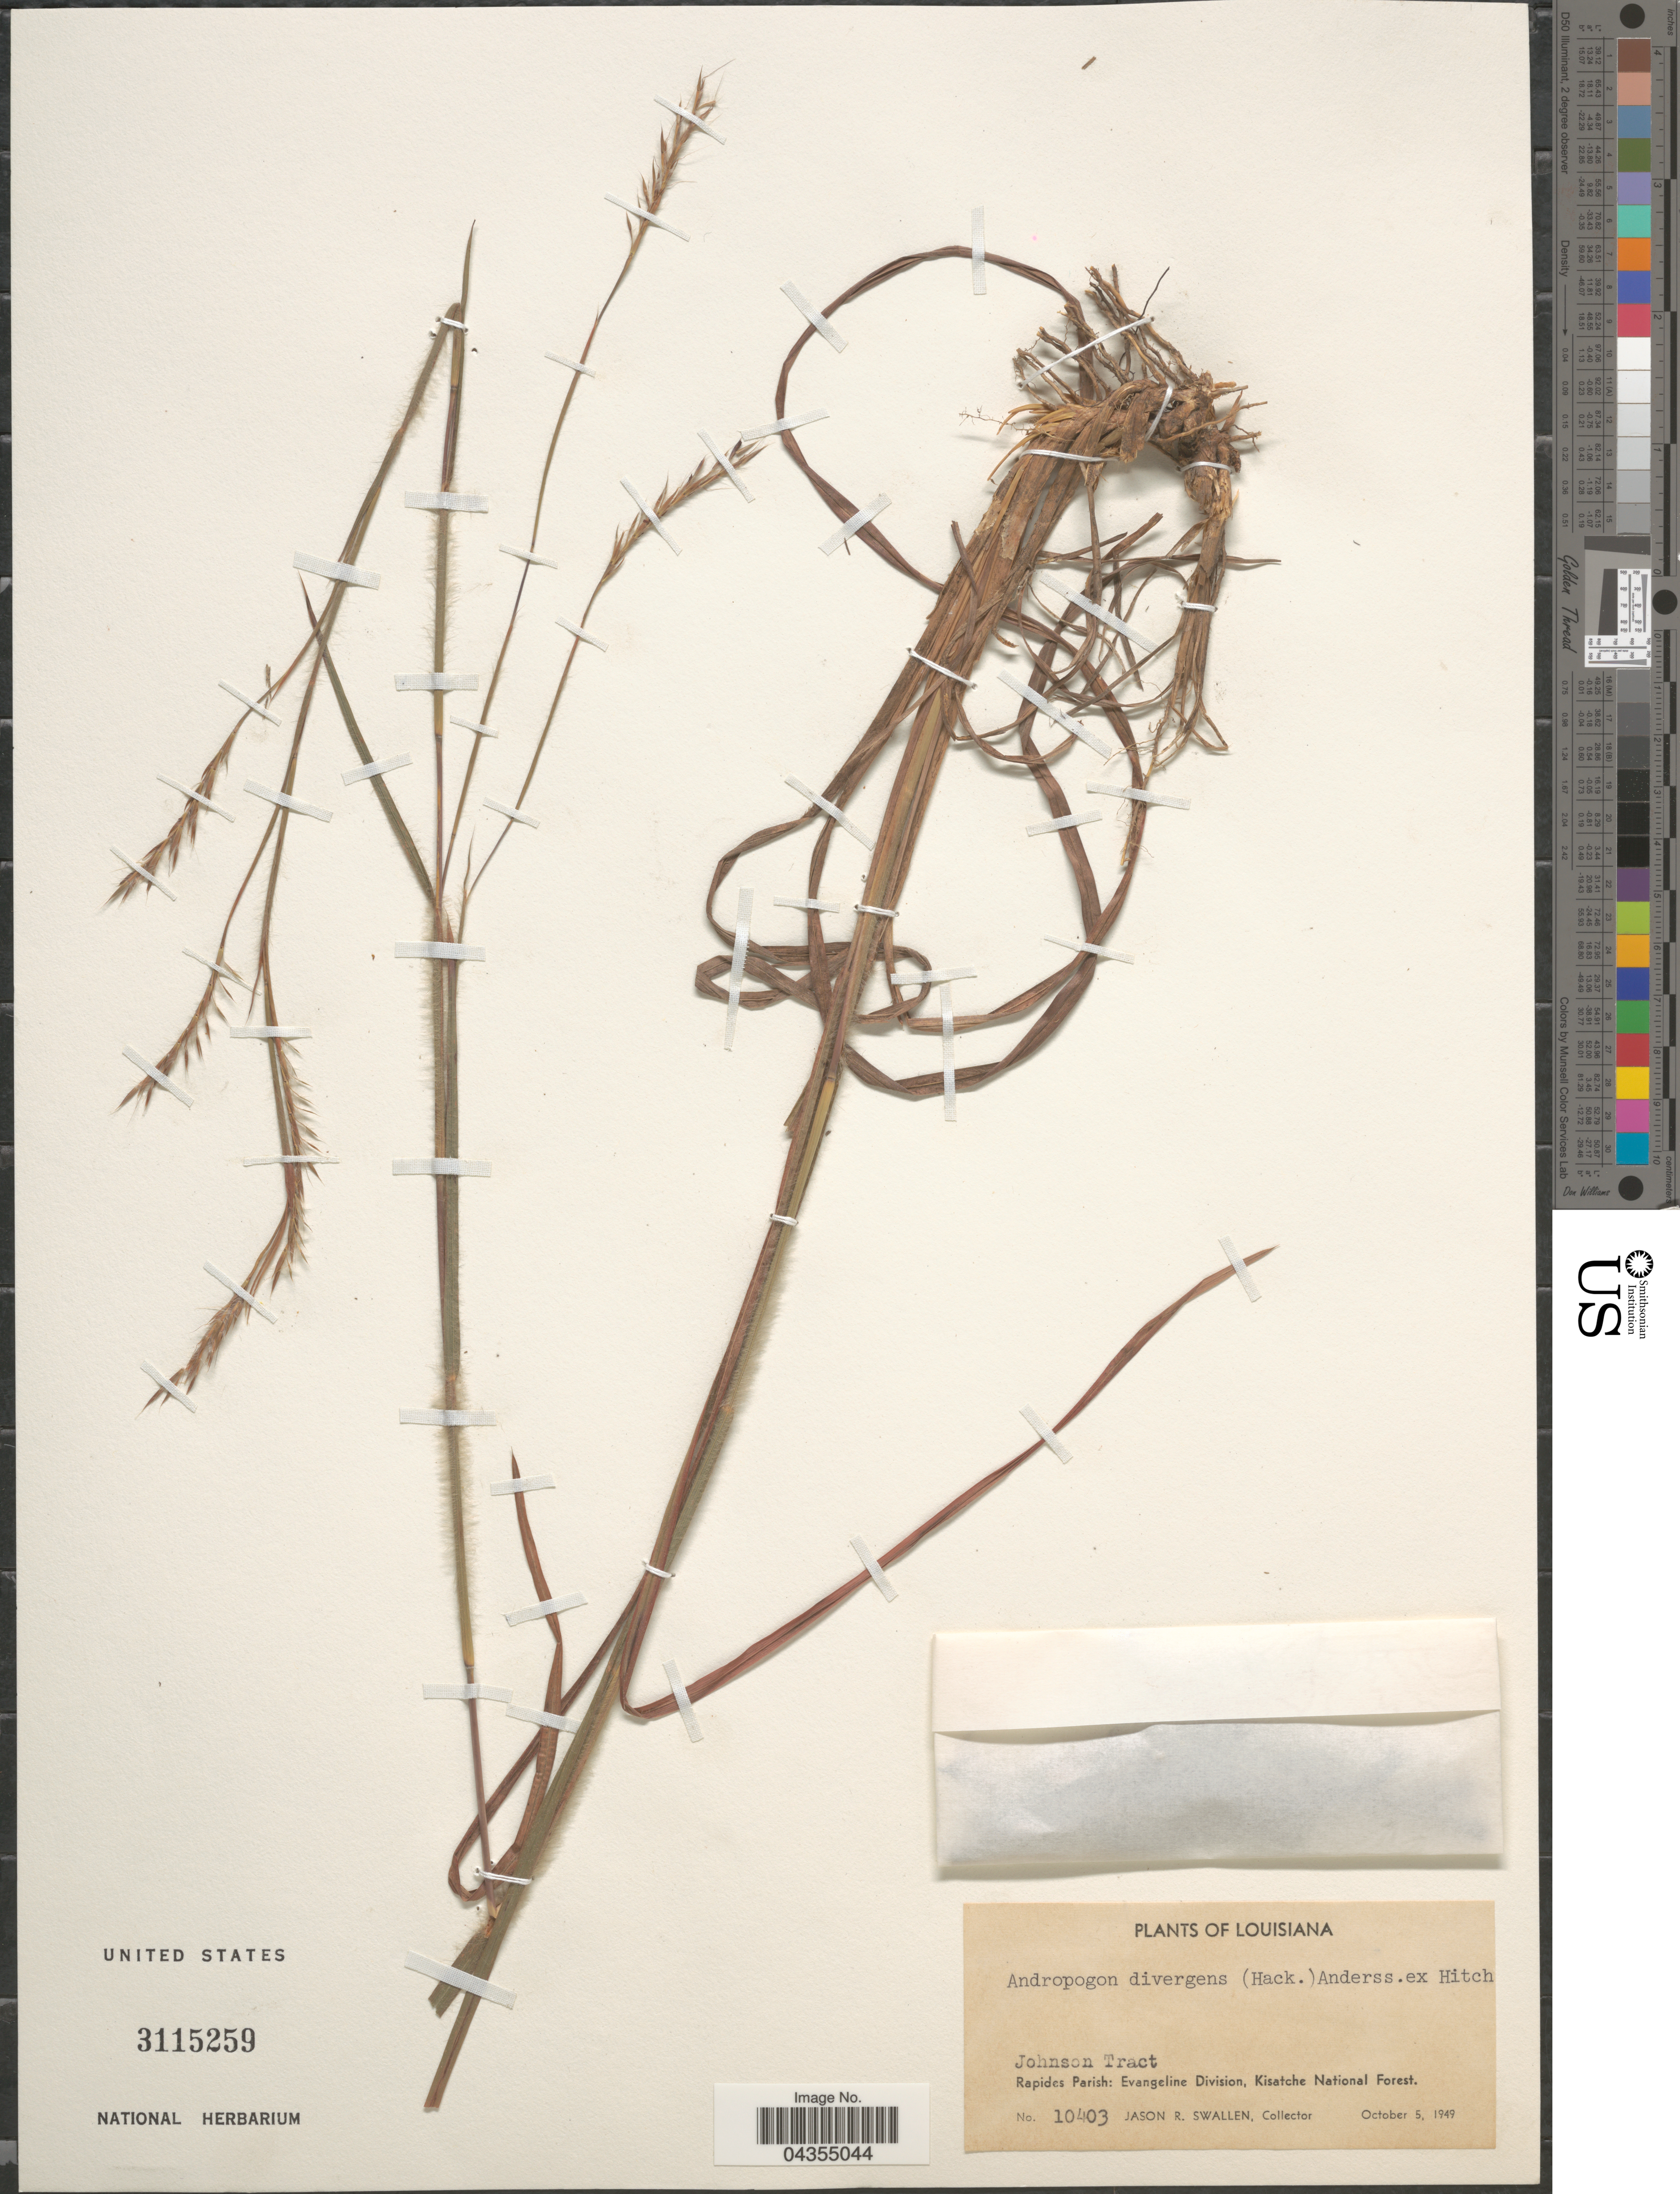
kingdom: Plantae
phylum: Tracheophyta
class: Liliopsida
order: Poales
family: Poaceae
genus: Schizachyrium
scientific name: Schizachyrium scoparium var. divergens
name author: (Hack.) Gould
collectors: J. R. Swallen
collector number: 10403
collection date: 1949-10-05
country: United States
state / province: Louisiana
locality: Johnson Tract. Rapides Parish: Evangeline Division, Kisatche National Forest.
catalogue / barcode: US 3115259